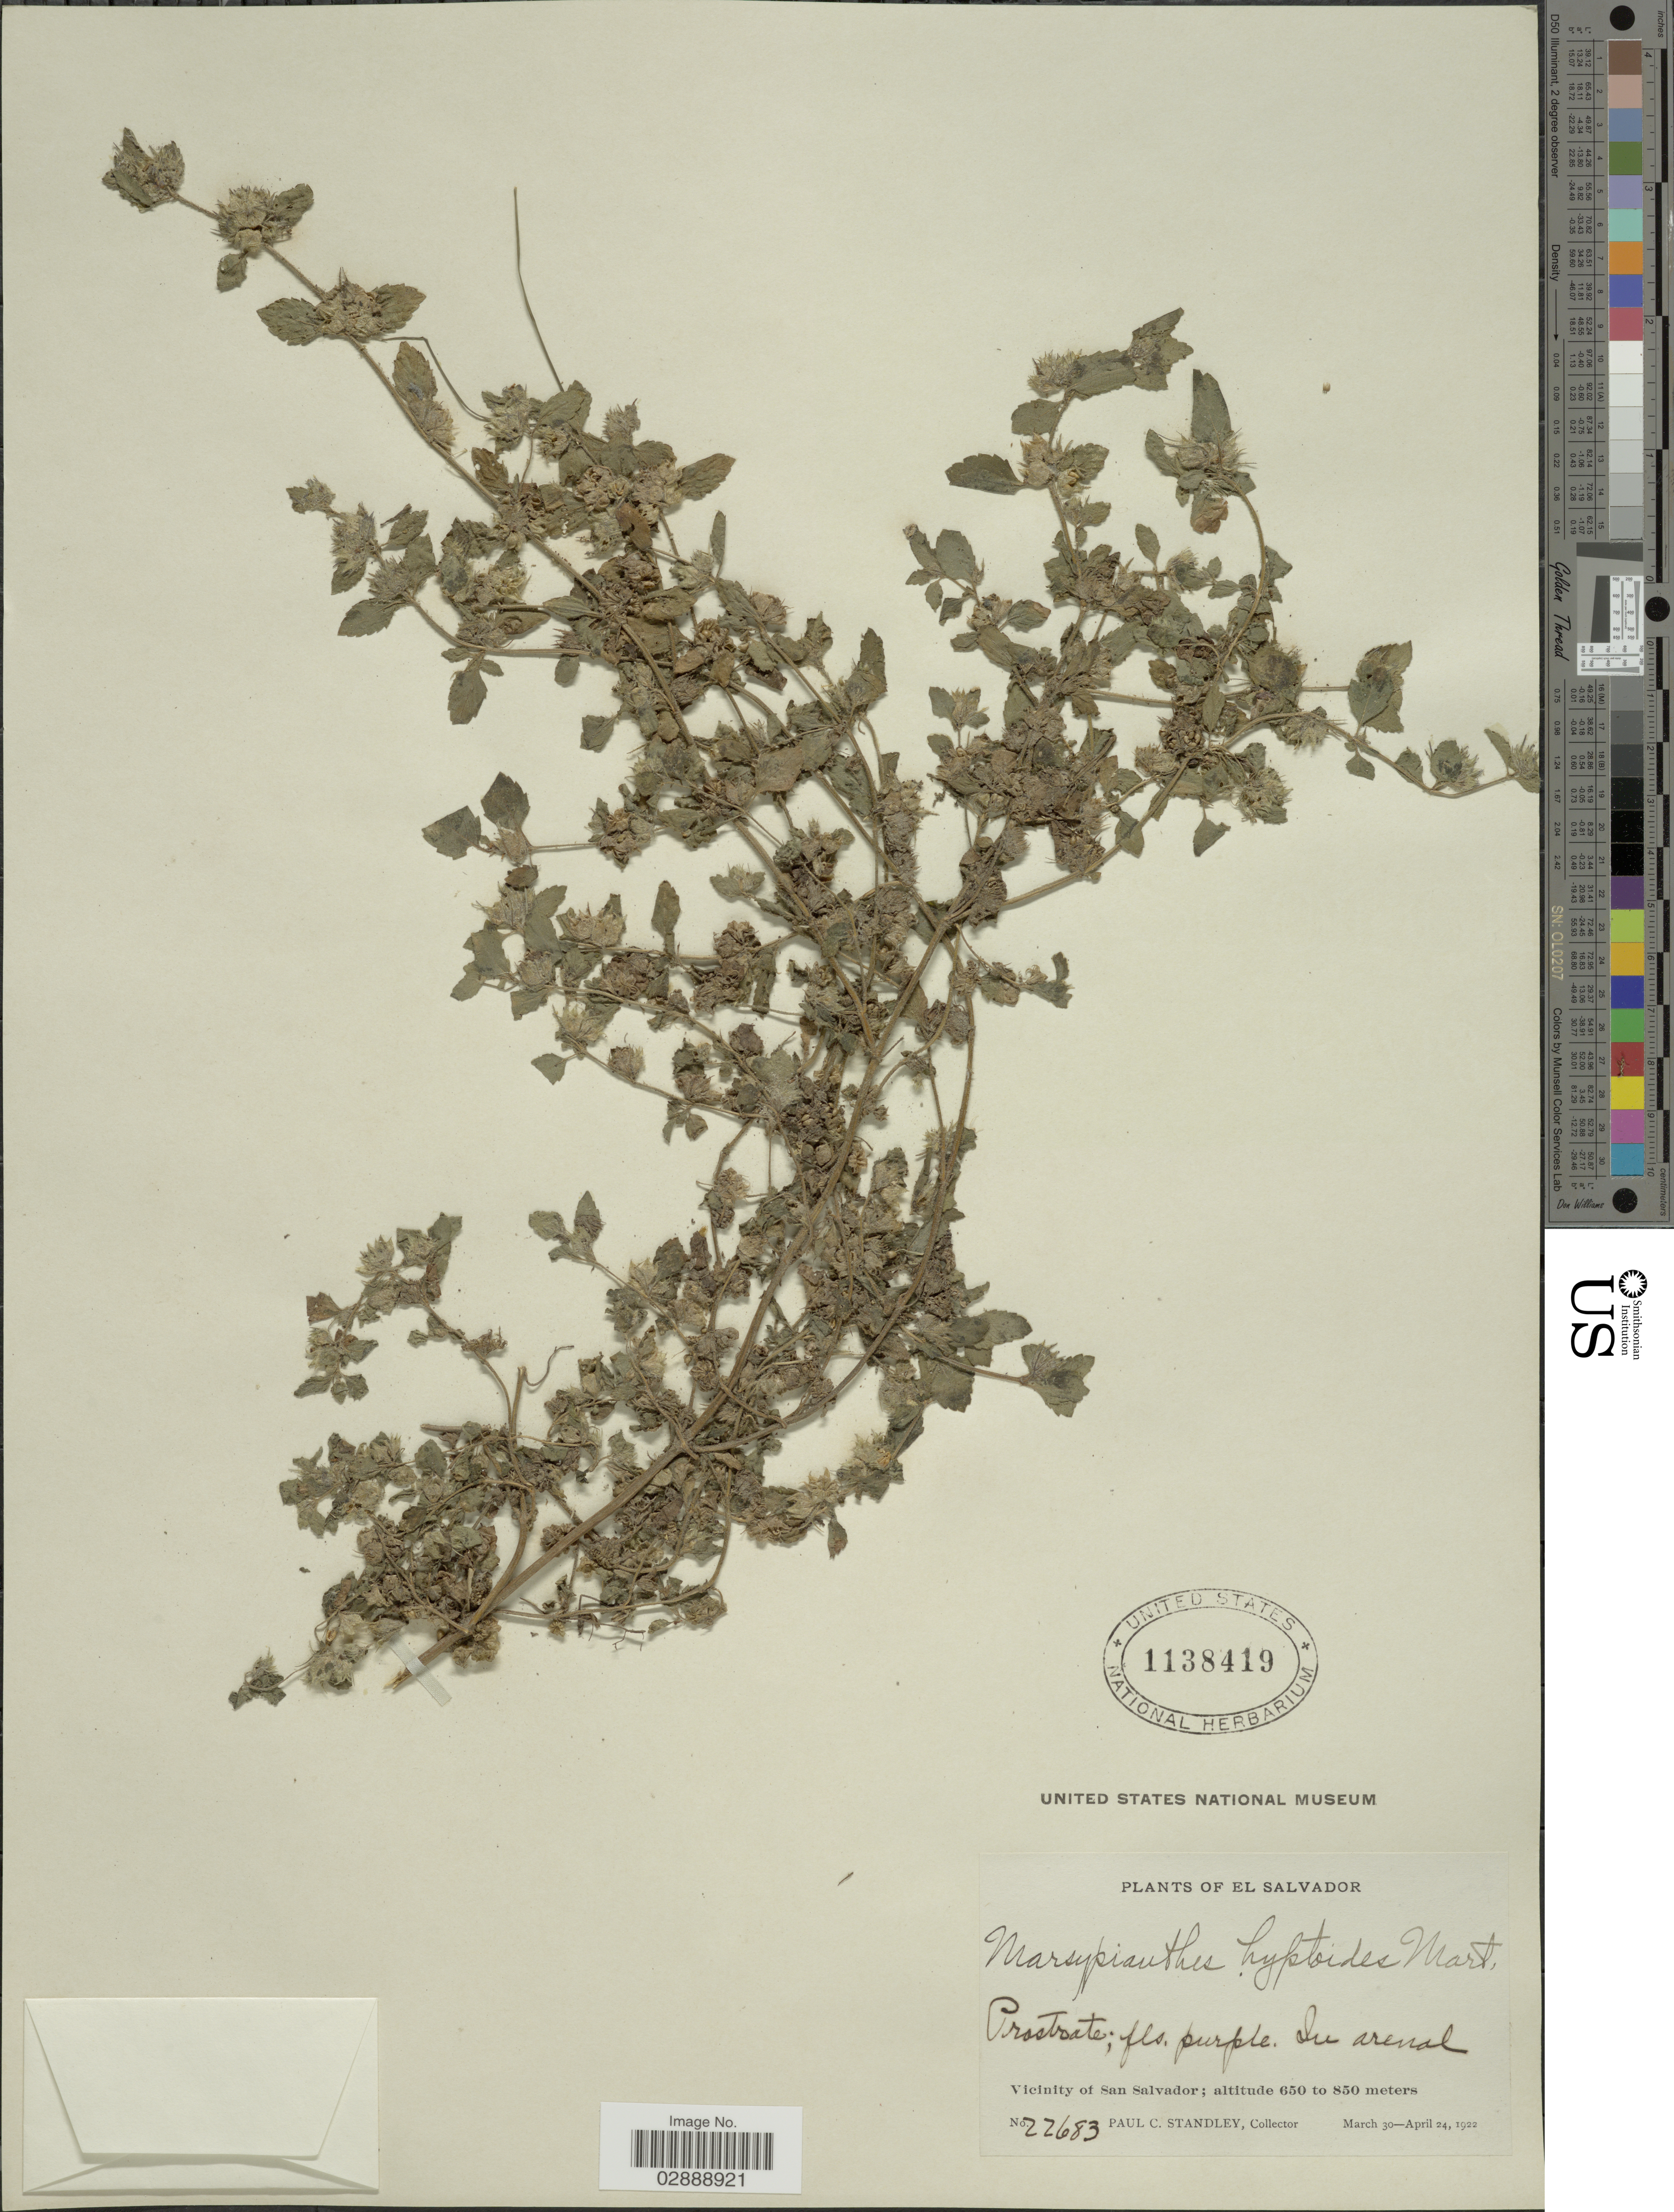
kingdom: Plantae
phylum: Tracheophyta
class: Magnoliopsida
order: Lamiales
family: Lamiaceae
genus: Marsypianthes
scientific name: Marsypianthes chamaedrys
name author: (Vahl) Kuntze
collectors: P. C. Standley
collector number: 22683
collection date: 1922-03-30/1922-04-24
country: El Salvador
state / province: San Salvador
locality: Vicinity of San Salvador.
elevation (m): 650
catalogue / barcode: US 1138419